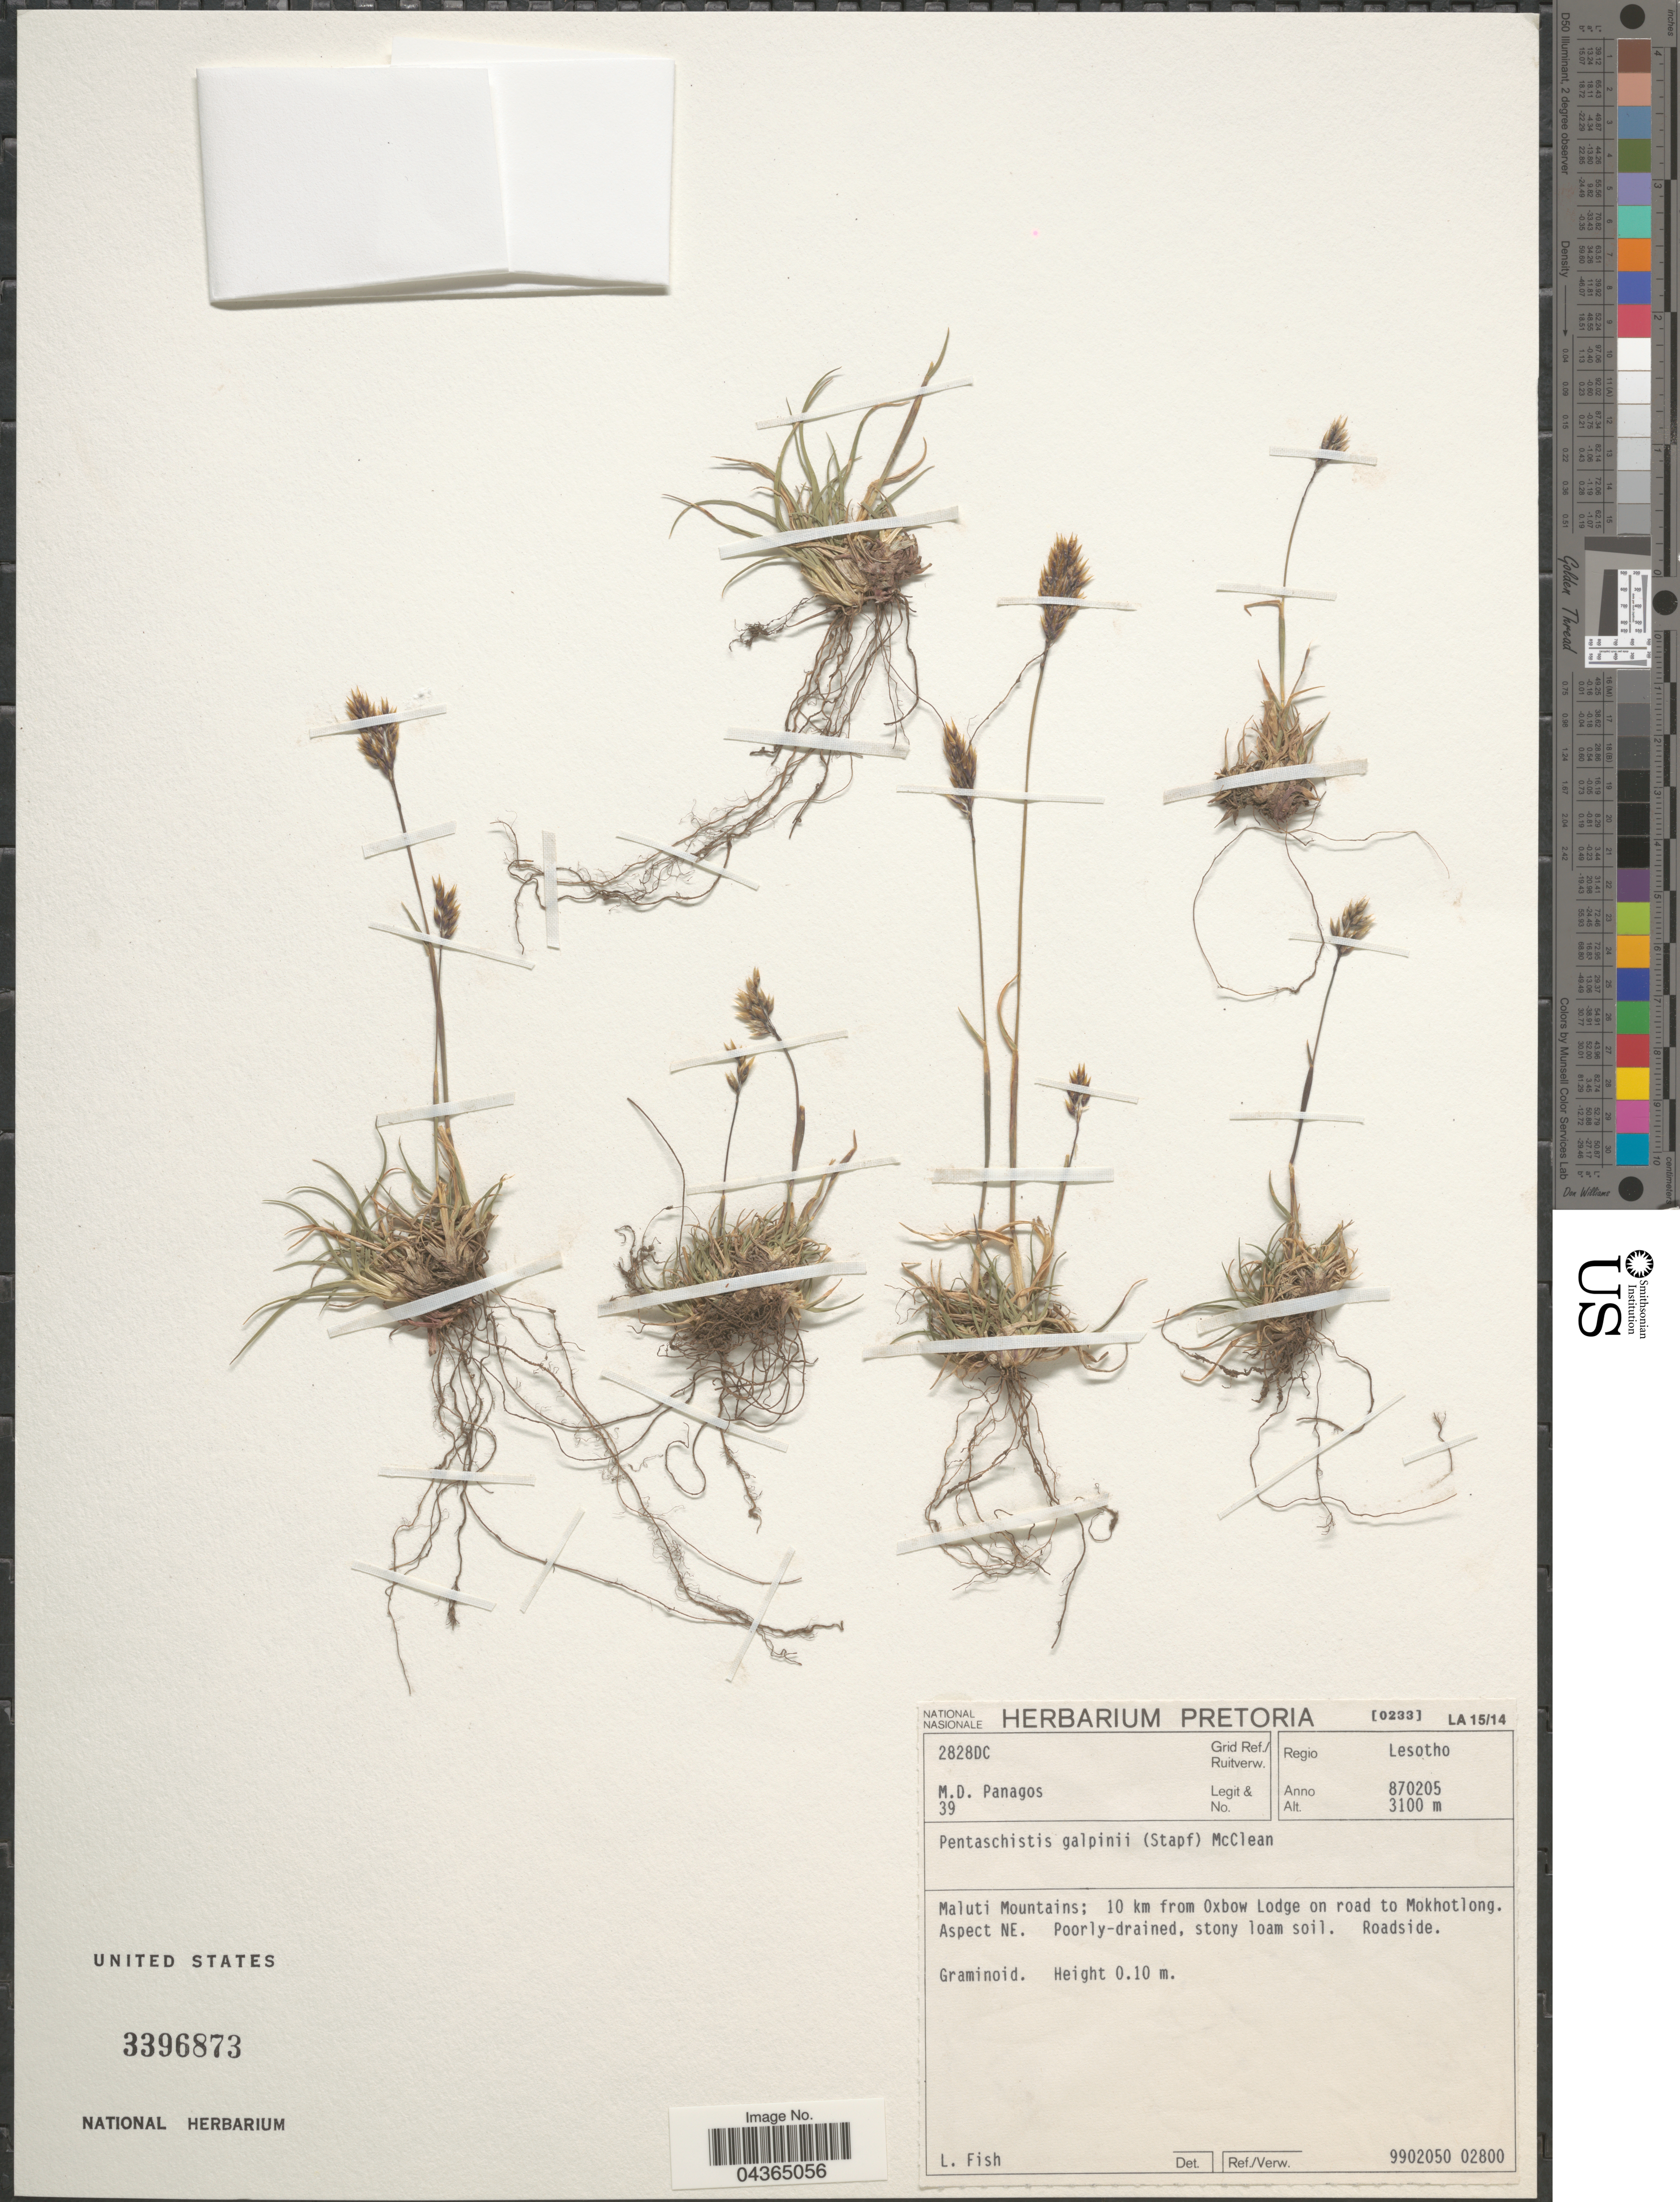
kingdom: Plantae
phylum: Tracheophyta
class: Liliopsida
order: Poales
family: Poaceae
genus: Pentameris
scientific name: Pentameris galpinii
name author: (Stapf) Galley & H.P. Linder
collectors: M. Panagos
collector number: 39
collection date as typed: Transcribed d/m/y: 5/2/87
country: Lesotho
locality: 2828DC Grid Ref./Ruitverw. Regio Lesotho. Maluti Mountains; 10 km from Oxbow Lodge on road to Mokhotlong. Aspect NE. Roadside.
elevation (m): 3100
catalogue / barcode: US 3396873